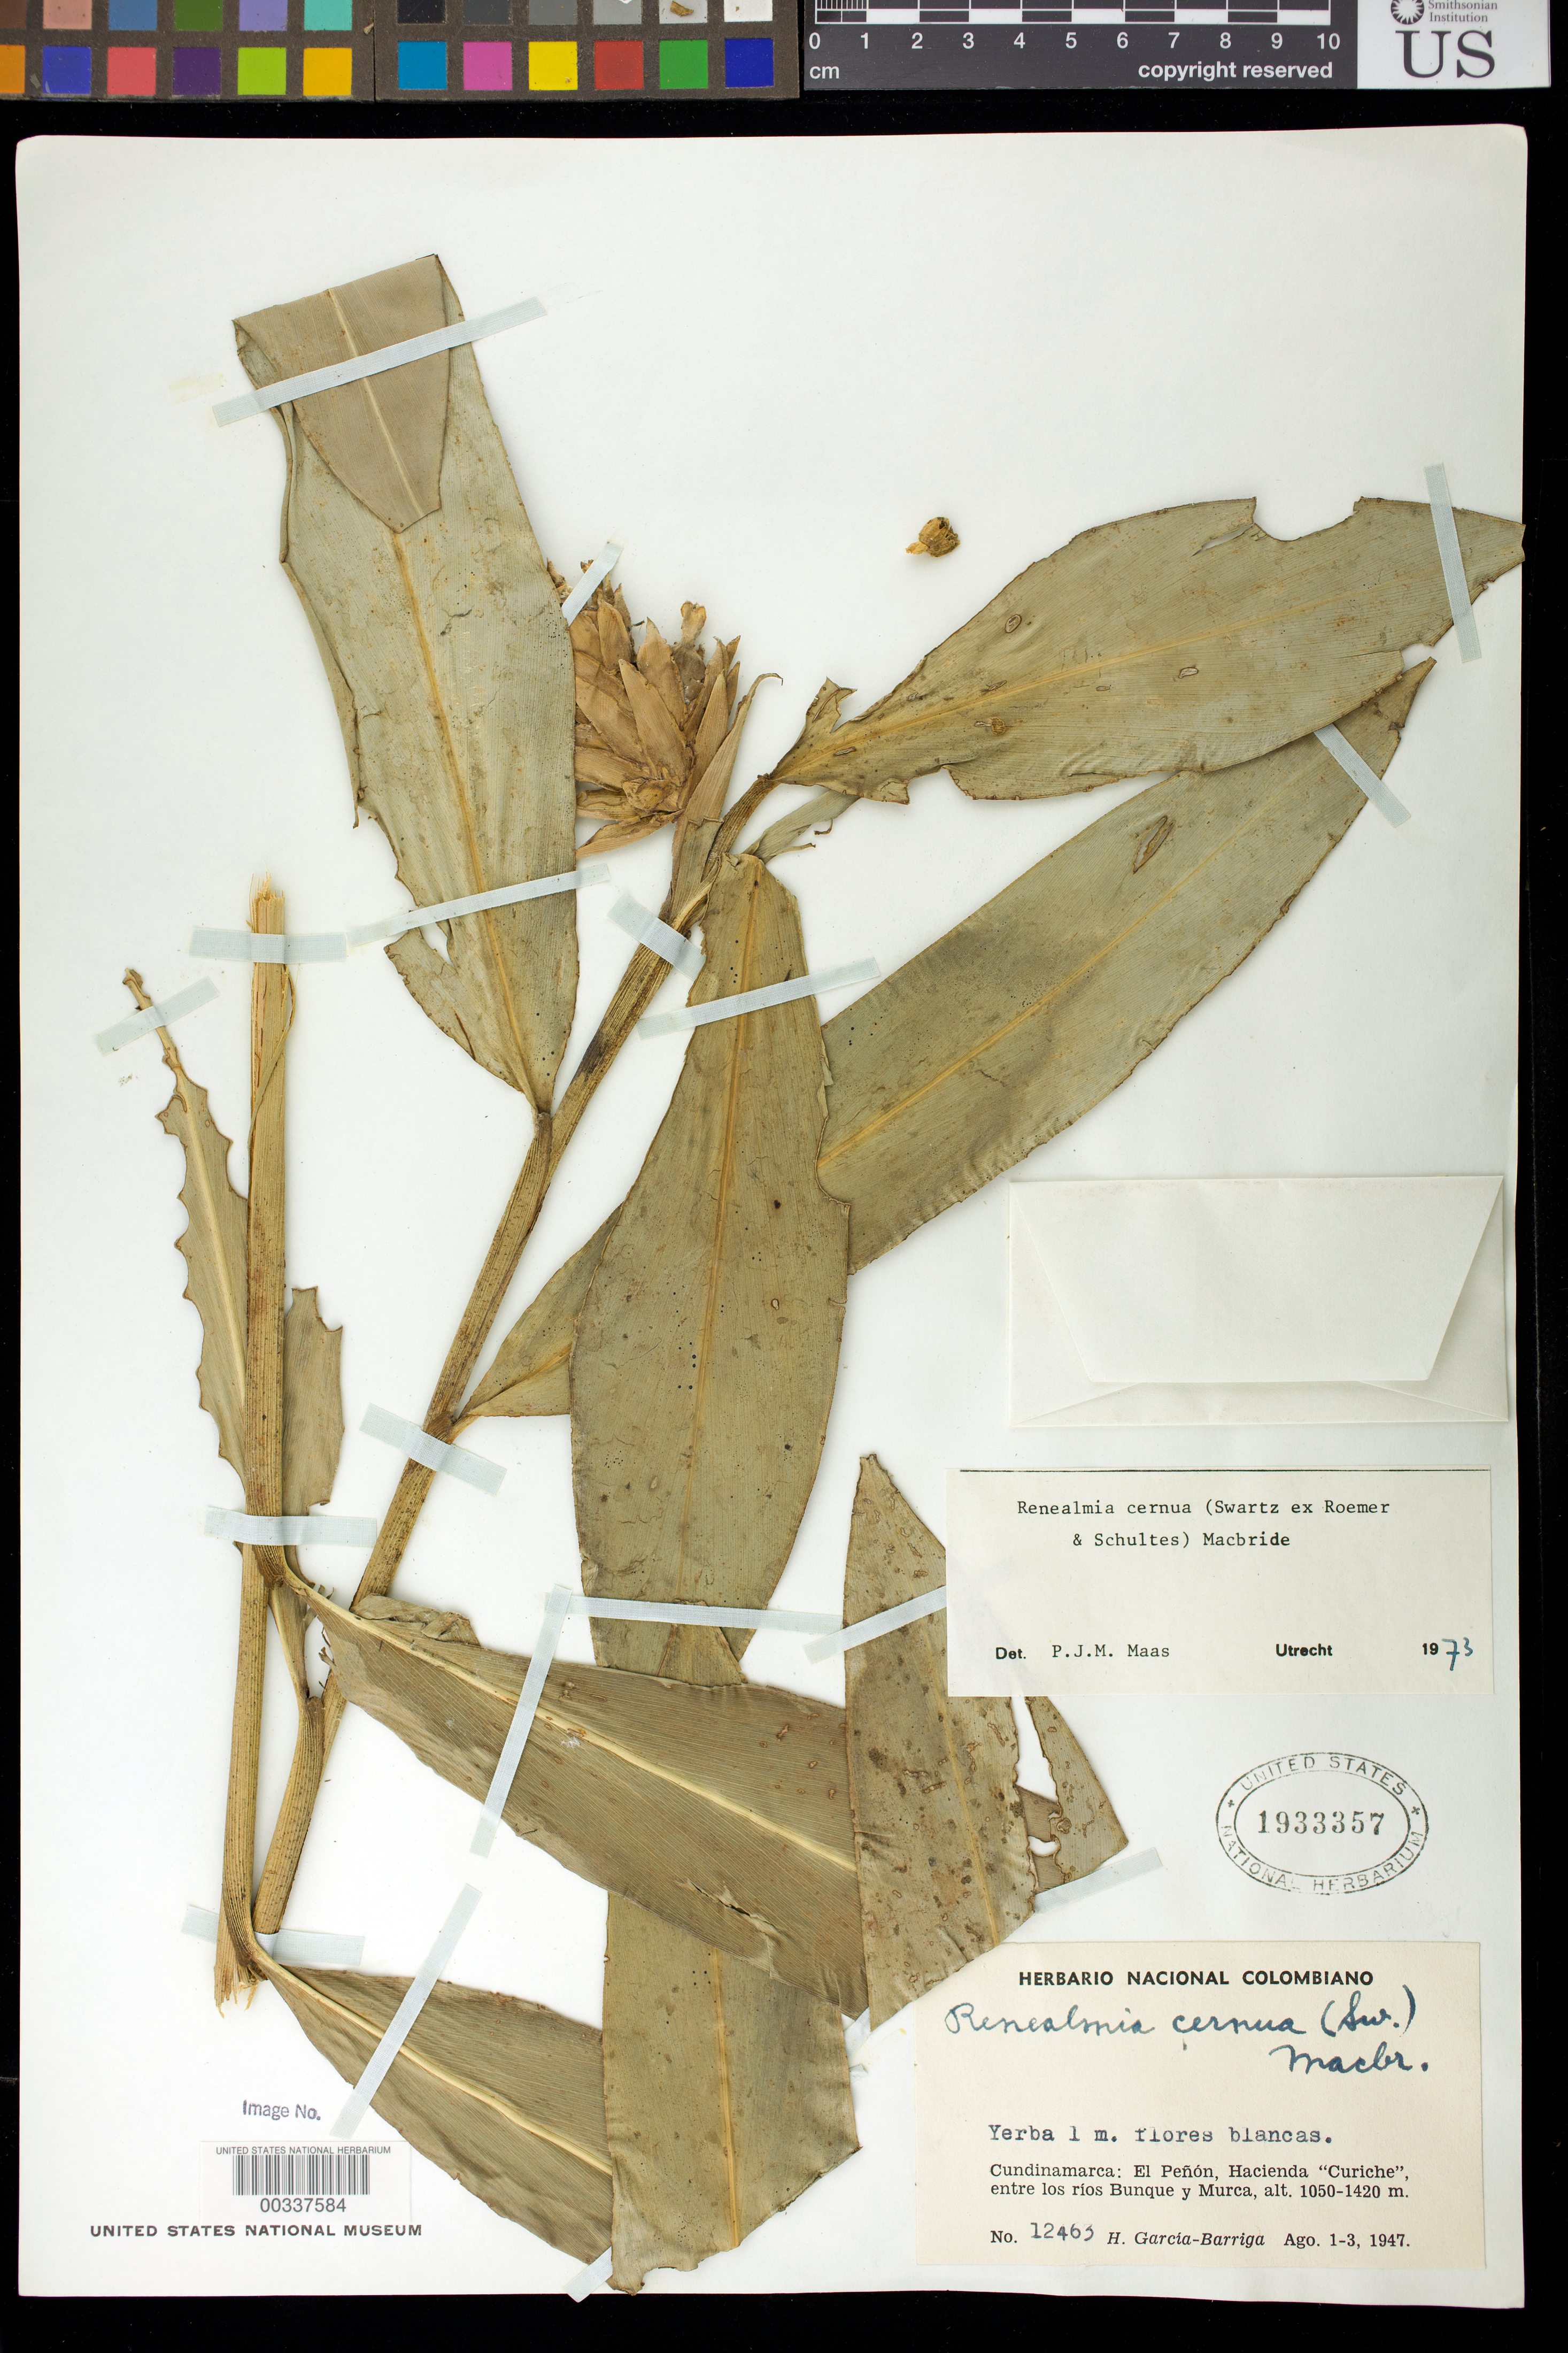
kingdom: Plantae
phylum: Tracheophyta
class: Liliopsida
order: Zingiberales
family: Zingiberaceae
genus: Renealmia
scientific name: Renealmia cernua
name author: (Sw. ex Roem. & Schult.) J.F. Macbr.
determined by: Maas, Paul J. M.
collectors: H. García Barriga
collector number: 12463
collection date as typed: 01 Aug 1947 to 03 Aug 1947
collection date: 1947-08-01/1947-08-03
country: Colombia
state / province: Cundinamarca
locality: El Penon, Hacienda "Curiche", entre los Rios Bunque y Murca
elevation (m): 1050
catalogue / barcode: US 1933357